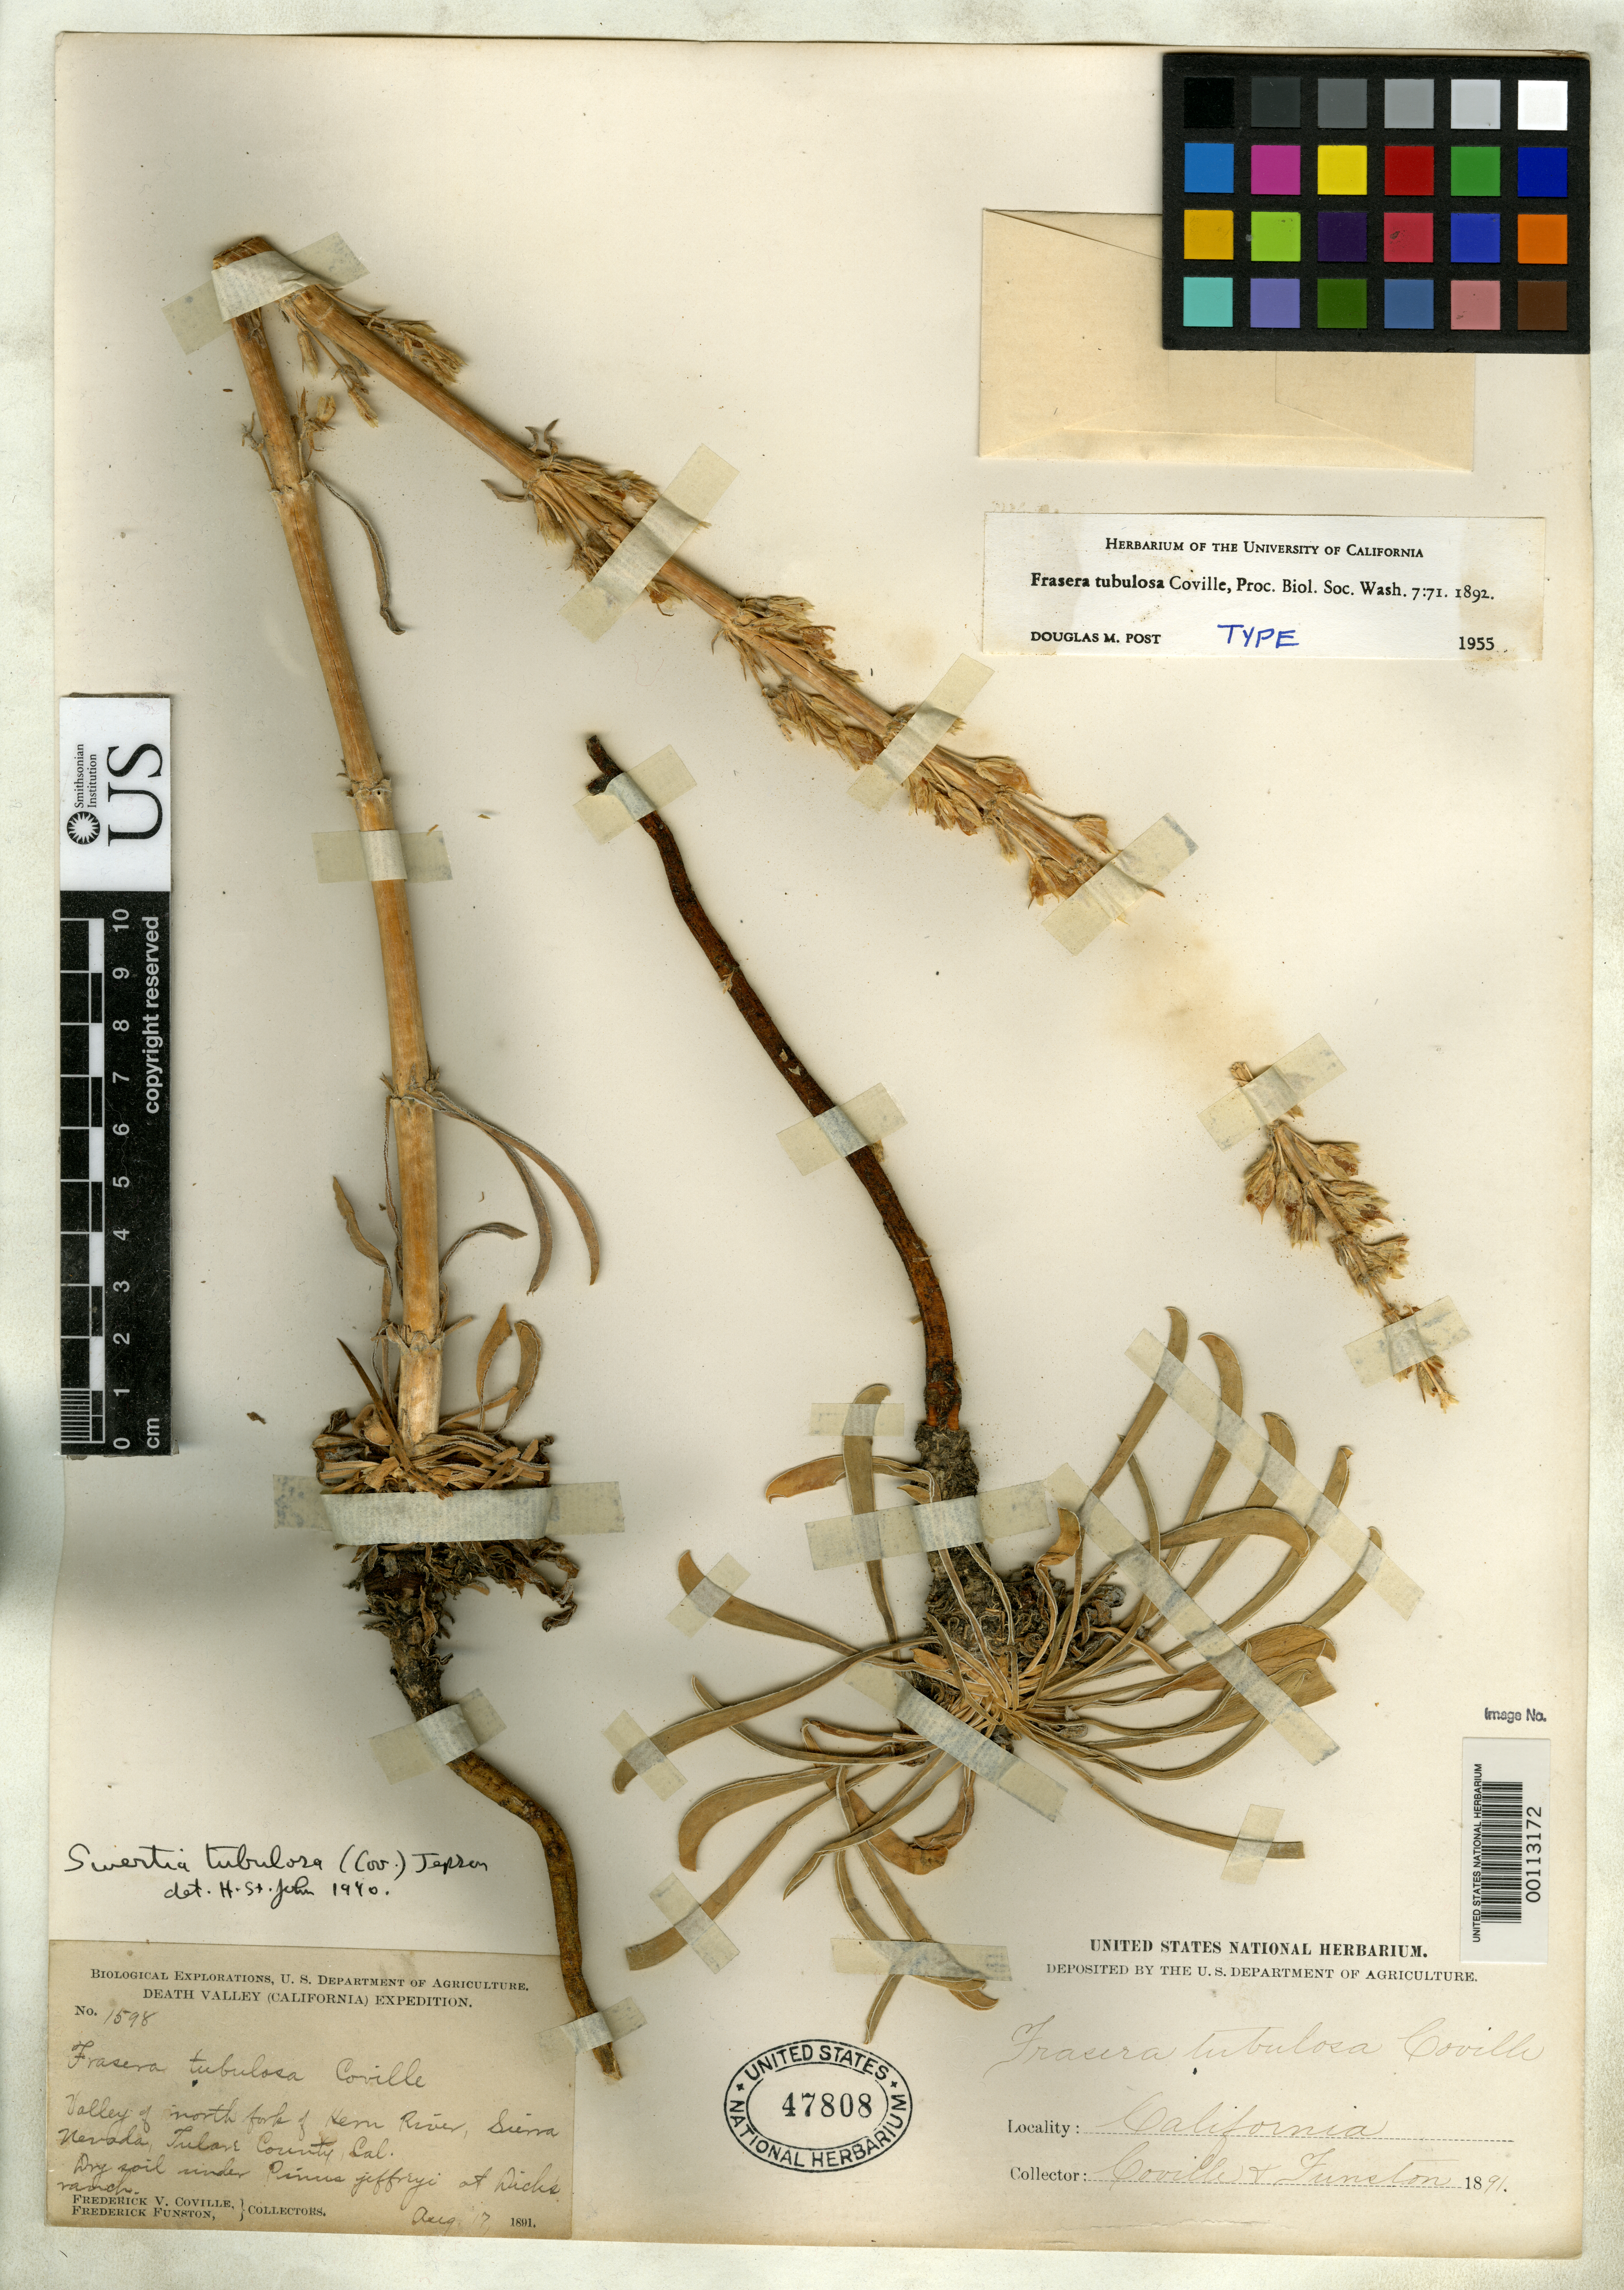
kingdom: Plantae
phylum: Tracheophyta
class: Magnoliopsida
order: Gentianales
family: Gentianaceae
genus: Frasera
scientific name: Frasera tubulosa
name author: Coville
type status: Holotype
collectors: F. V. Coville & F. Funston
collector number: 1598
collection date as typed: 17 Aug 1891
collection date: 1891-08-17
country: United States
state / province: California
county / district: Tulare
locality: Sierra Nevada, N fork of Kern River, NE of Soda Springs.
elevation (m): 2150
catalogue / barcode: US 47808